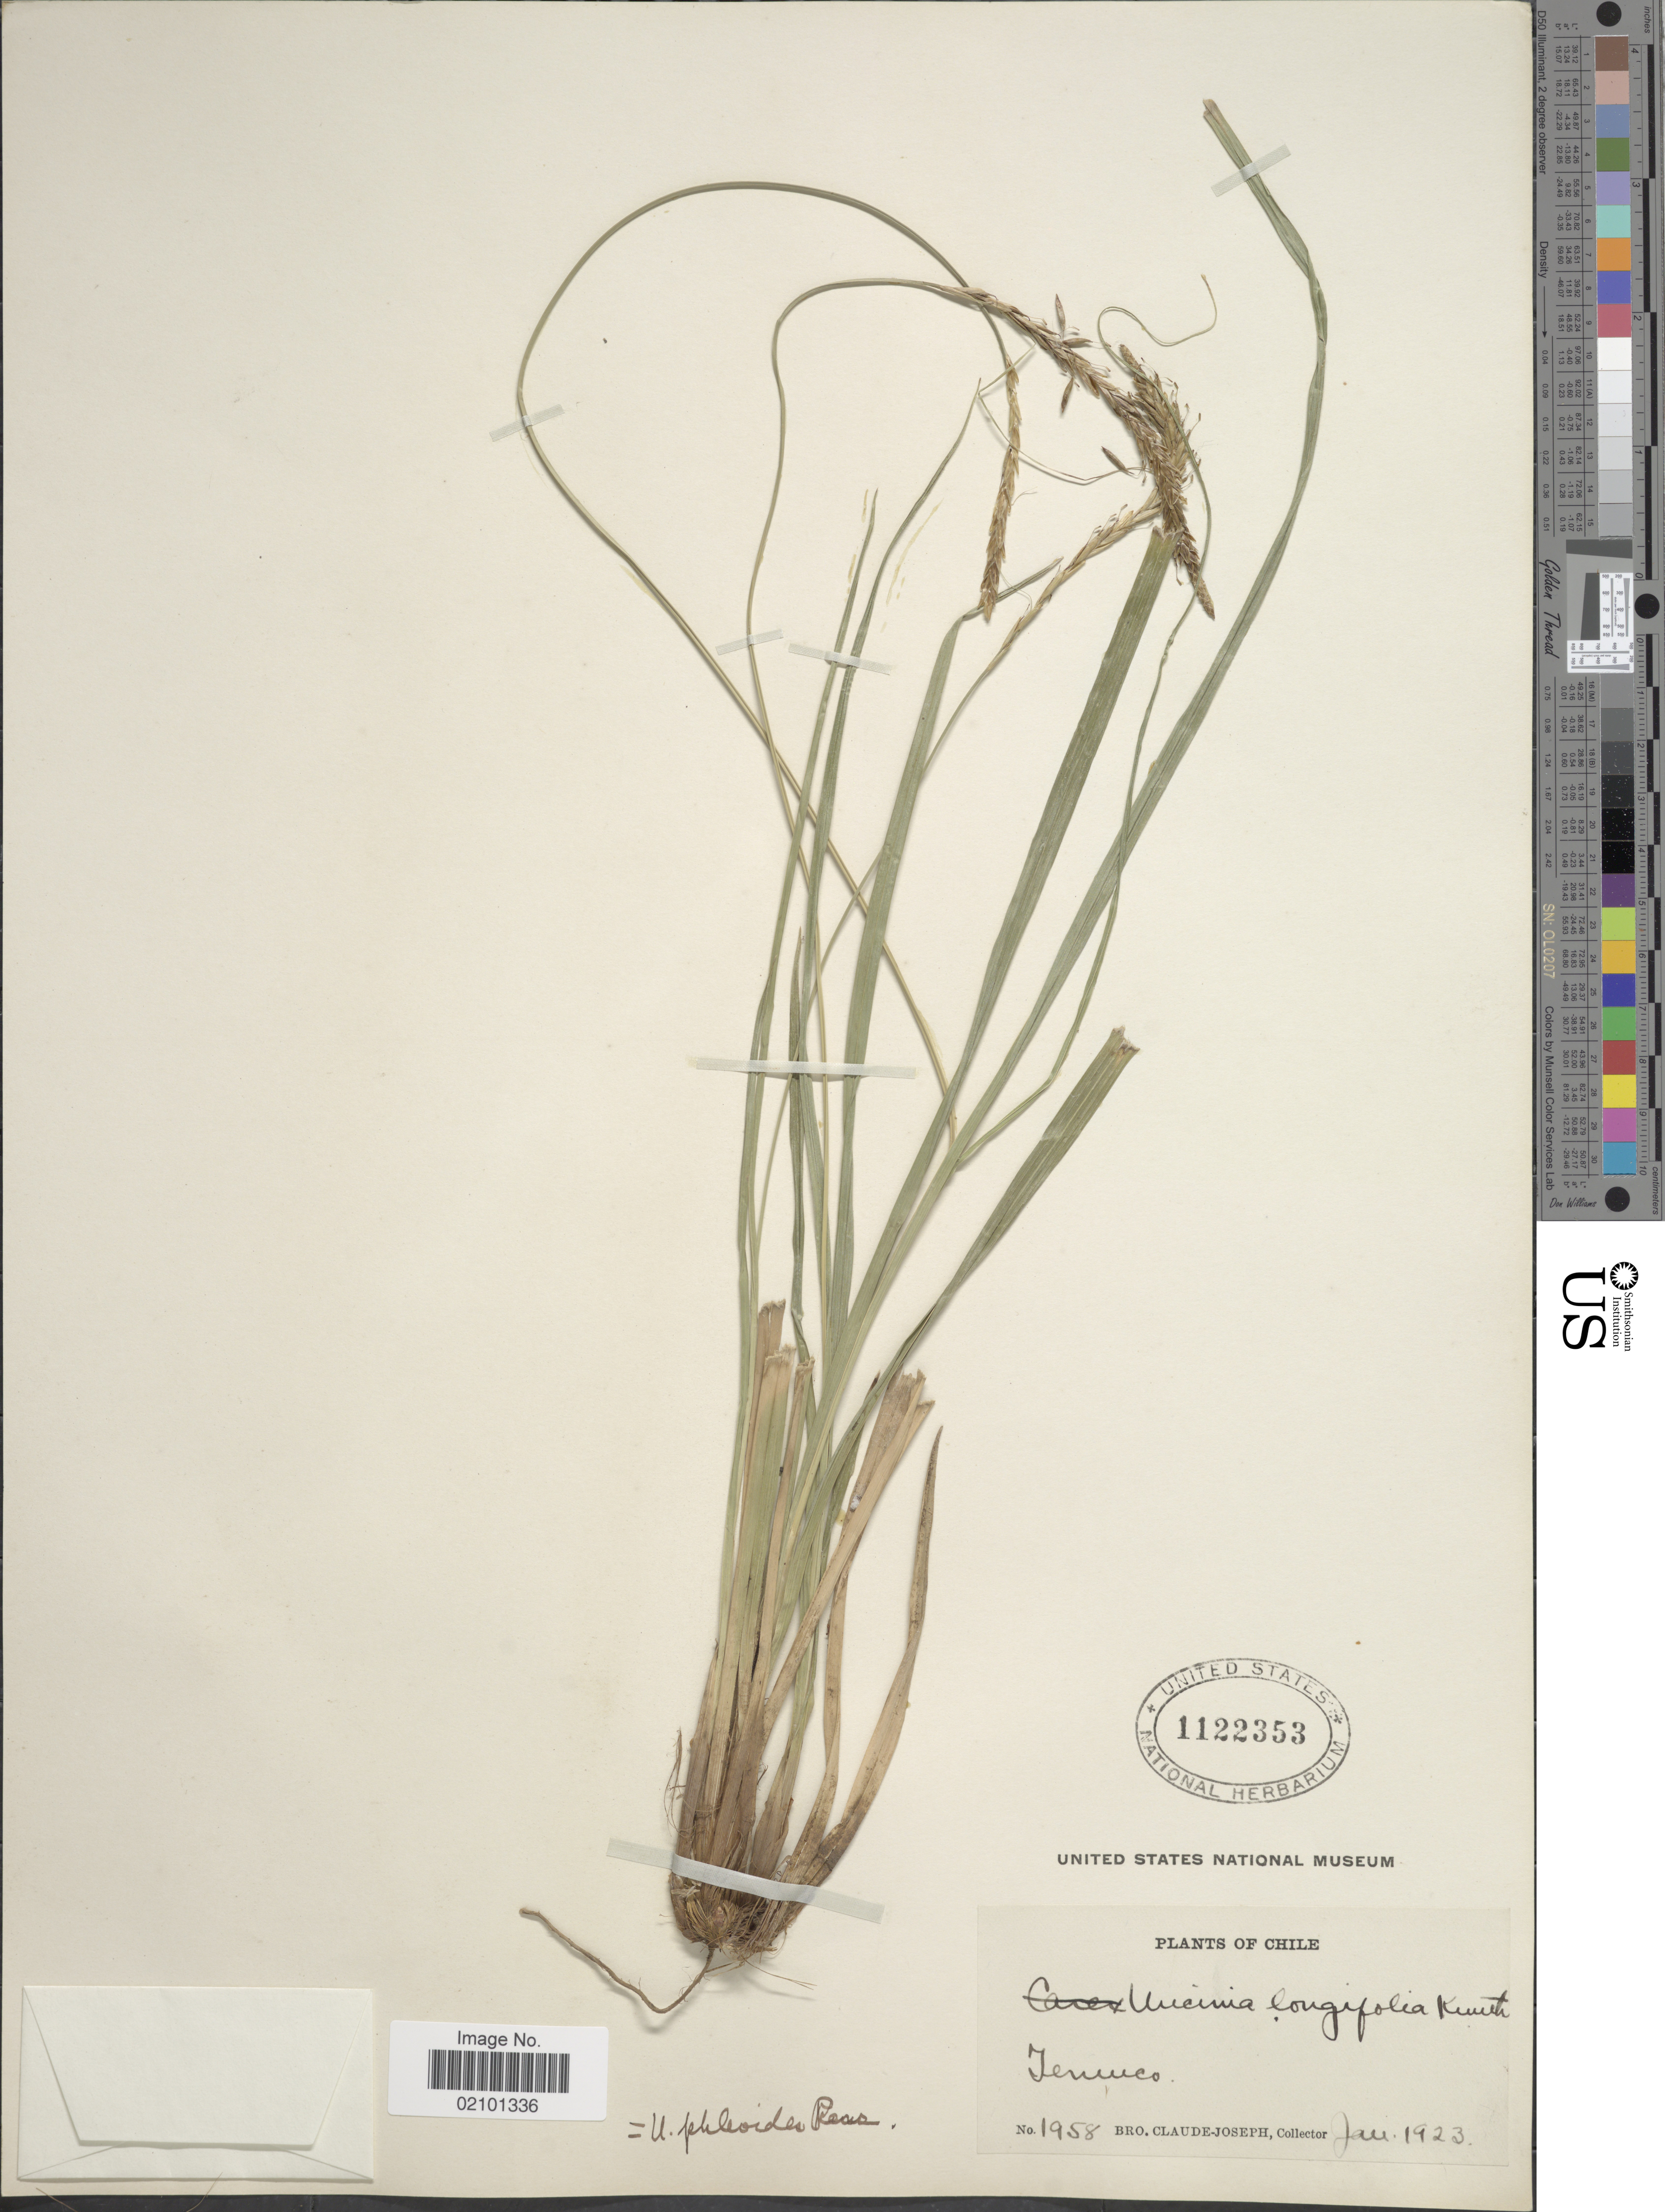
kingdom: Plantae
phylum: Tracheophyta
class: Liliopsida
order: Poales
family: Cyperaceae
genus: Carex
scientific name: Carex quinquin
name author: Jim.Mejías & Dorr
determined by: Jimnéz-Mejias, Pedro, (UPOS), Universidad Pablo de Olavide (SPAIN)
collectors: Bro. Claude-Joseph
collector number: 1958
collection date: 1923-01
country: Chile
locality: Temuco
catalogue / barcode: US 1122353